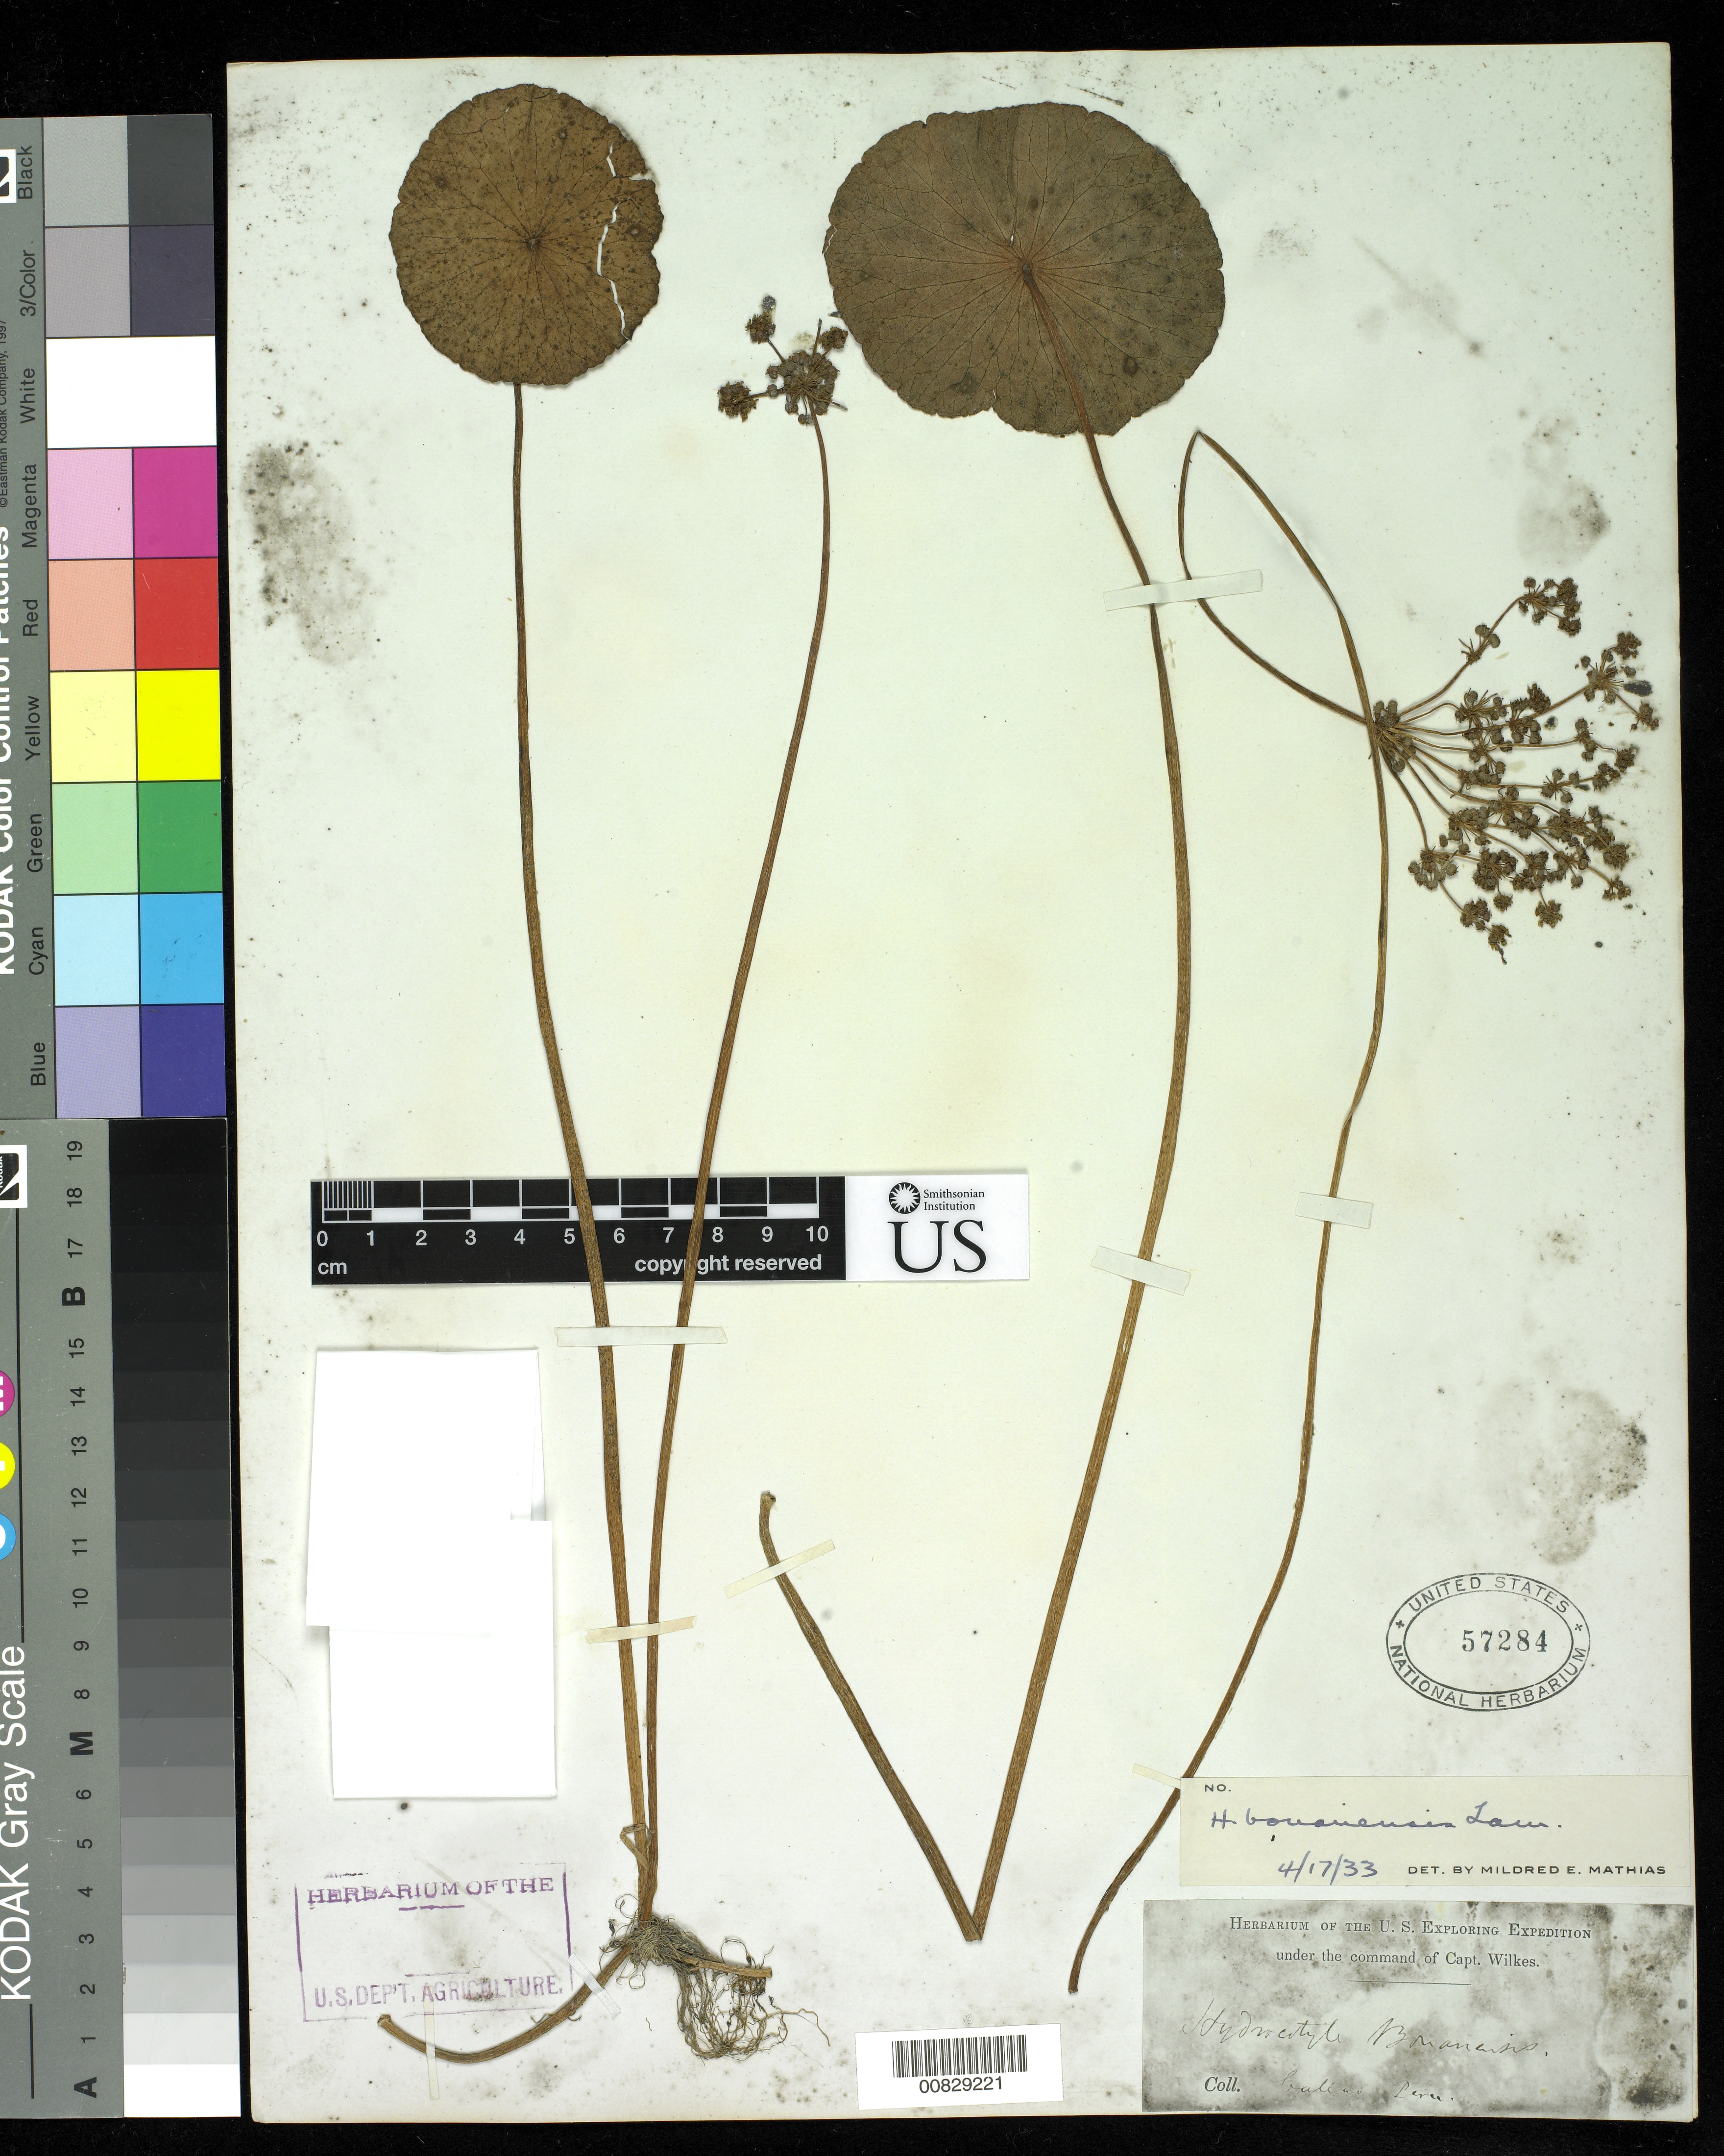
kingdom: Plantae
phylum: Tracheophyta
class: Magnoliopsida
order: Apiales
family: Araliaceae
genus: Hydrocotyle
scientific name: Hydrocotyle bonariensis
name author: Lam.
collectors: Wilkes Explor. Exped.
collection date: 1838/1842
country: Peru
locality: Callao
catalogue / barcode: US 57284